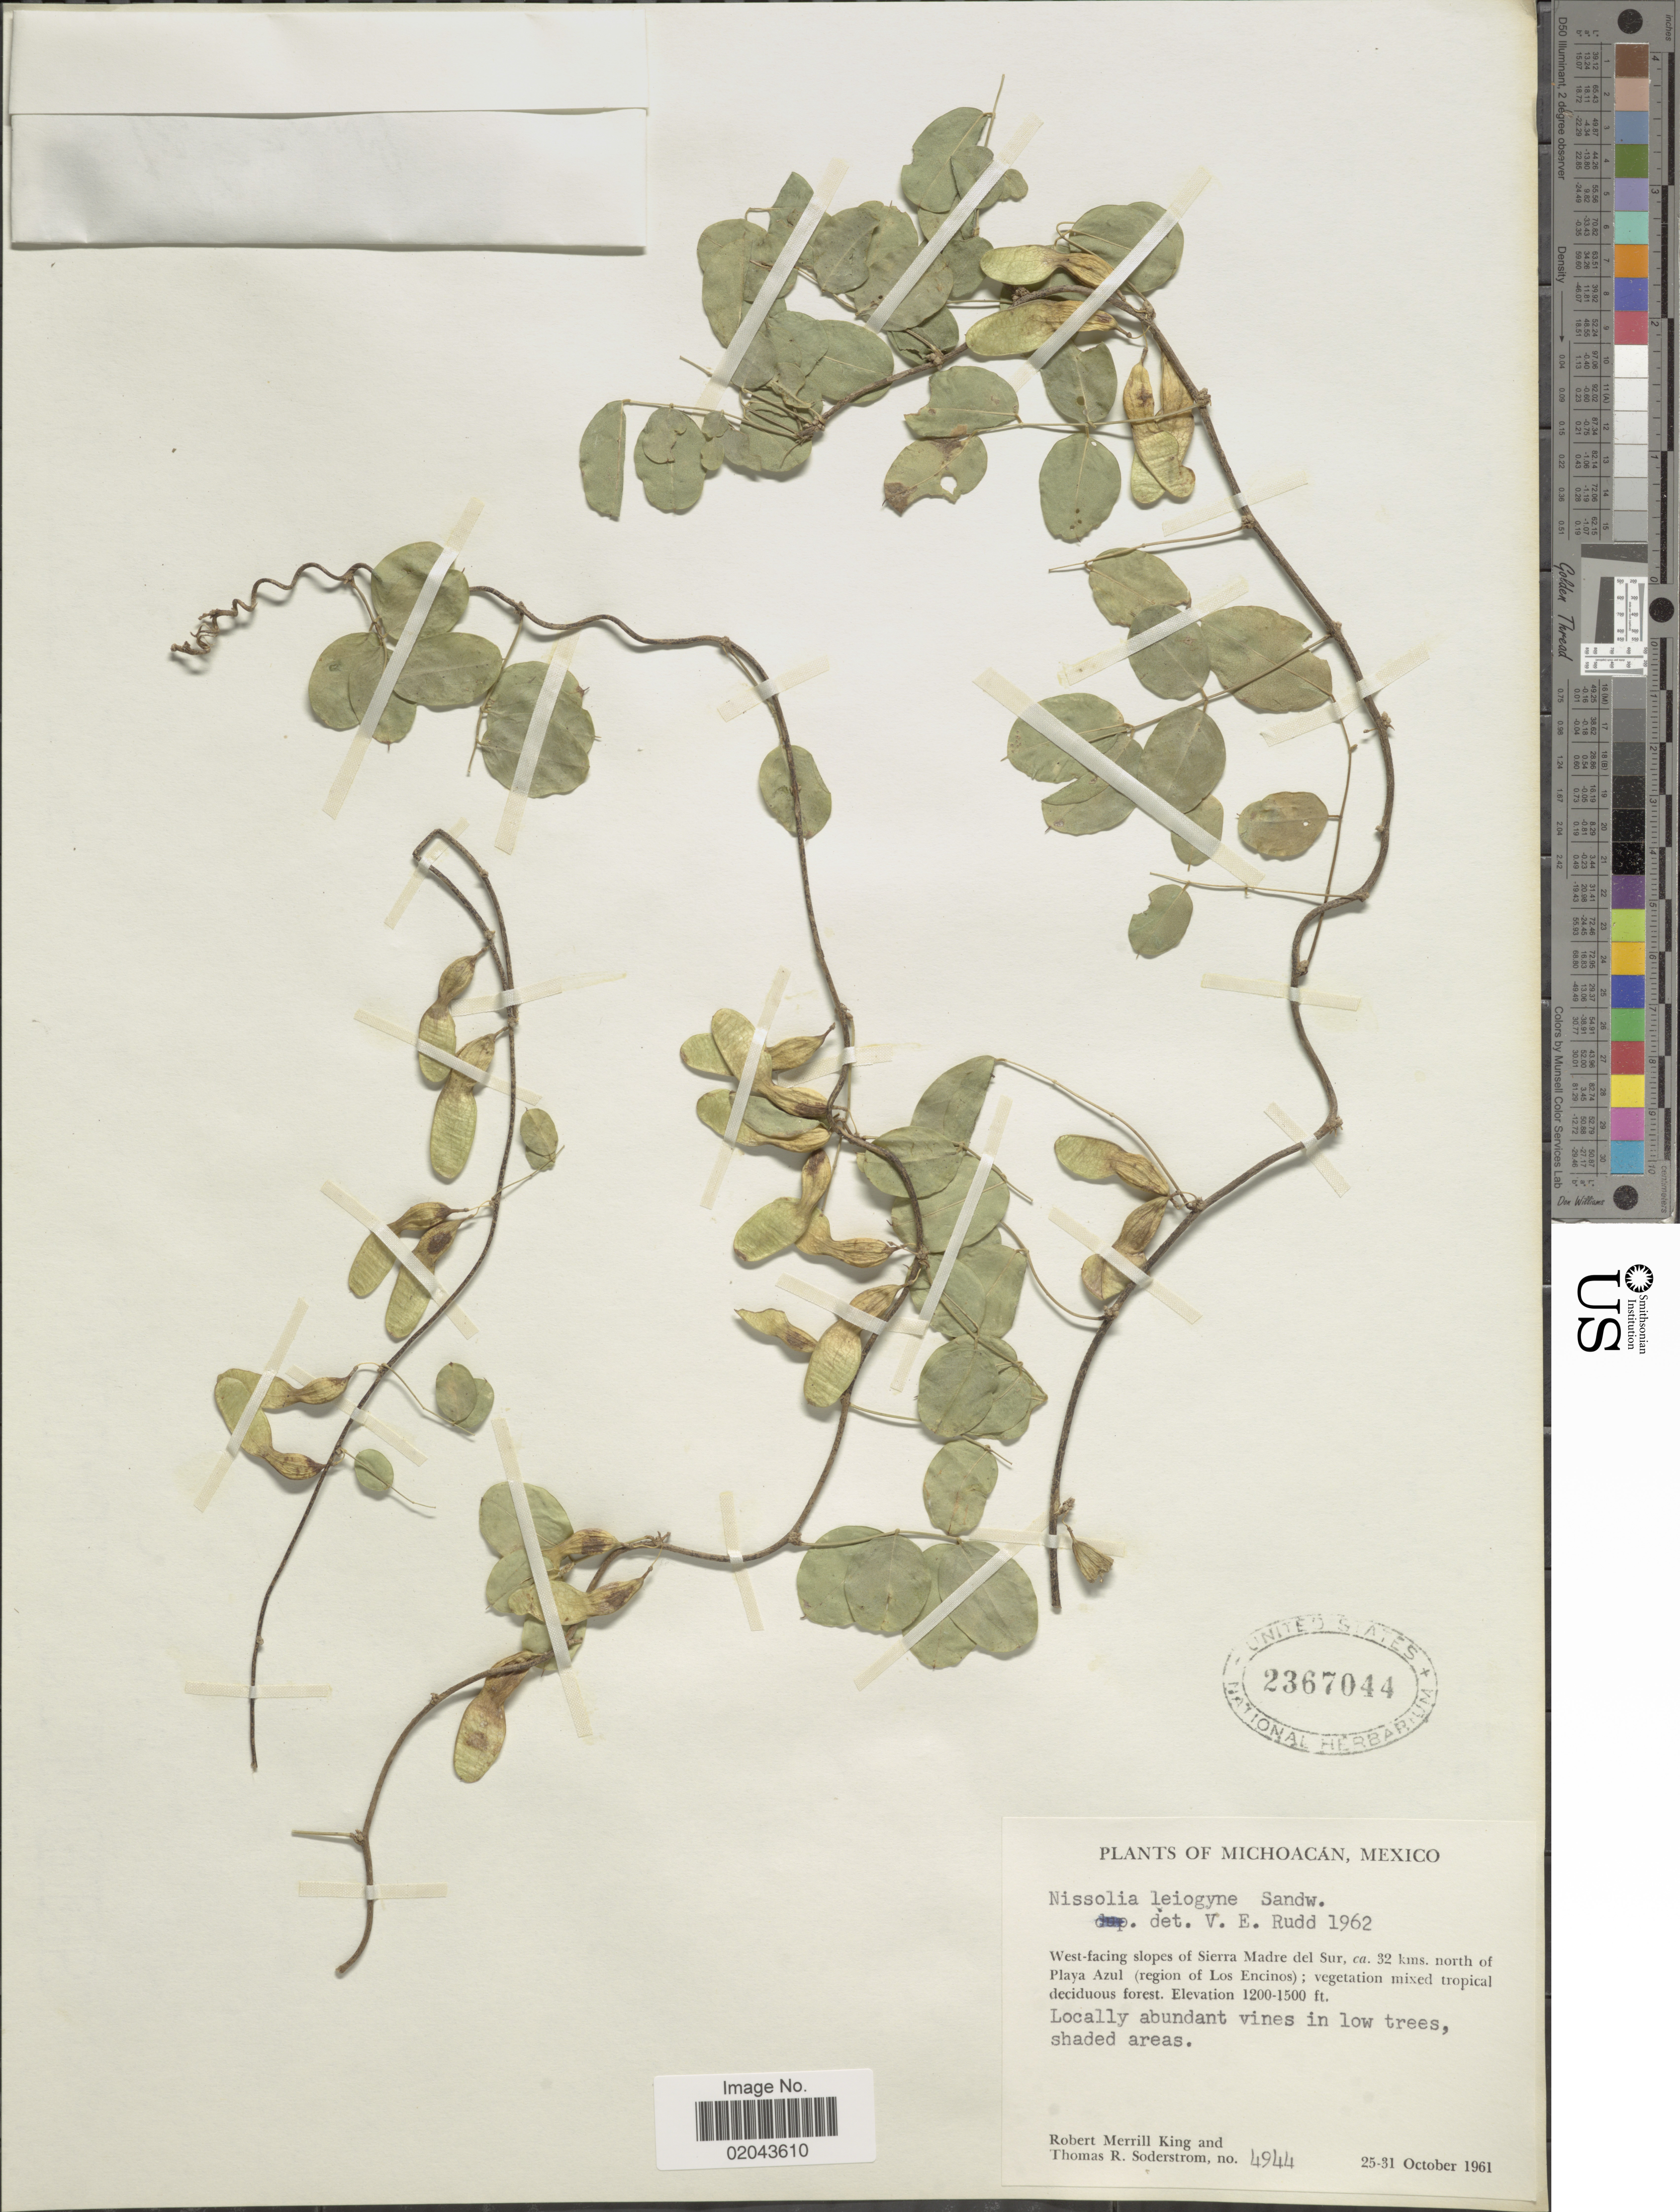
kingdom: Plantae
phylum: Tracheophyta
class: Magnoliopsida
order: Fabales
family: Fabaceae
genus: Nissolia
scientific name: Nissolia leiogyne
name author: Sandwith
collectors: R. M. King & T. R. Soderstrom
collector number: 4944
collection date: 1961-10-25/1961-10-31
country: Mexico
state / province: Michoacán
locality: West-facing slopes of Sieraa Madre del Sur, ca. 32 kms. north of Playa Azul (region of Los Encinos).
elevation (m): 366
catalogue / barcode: US 2367044